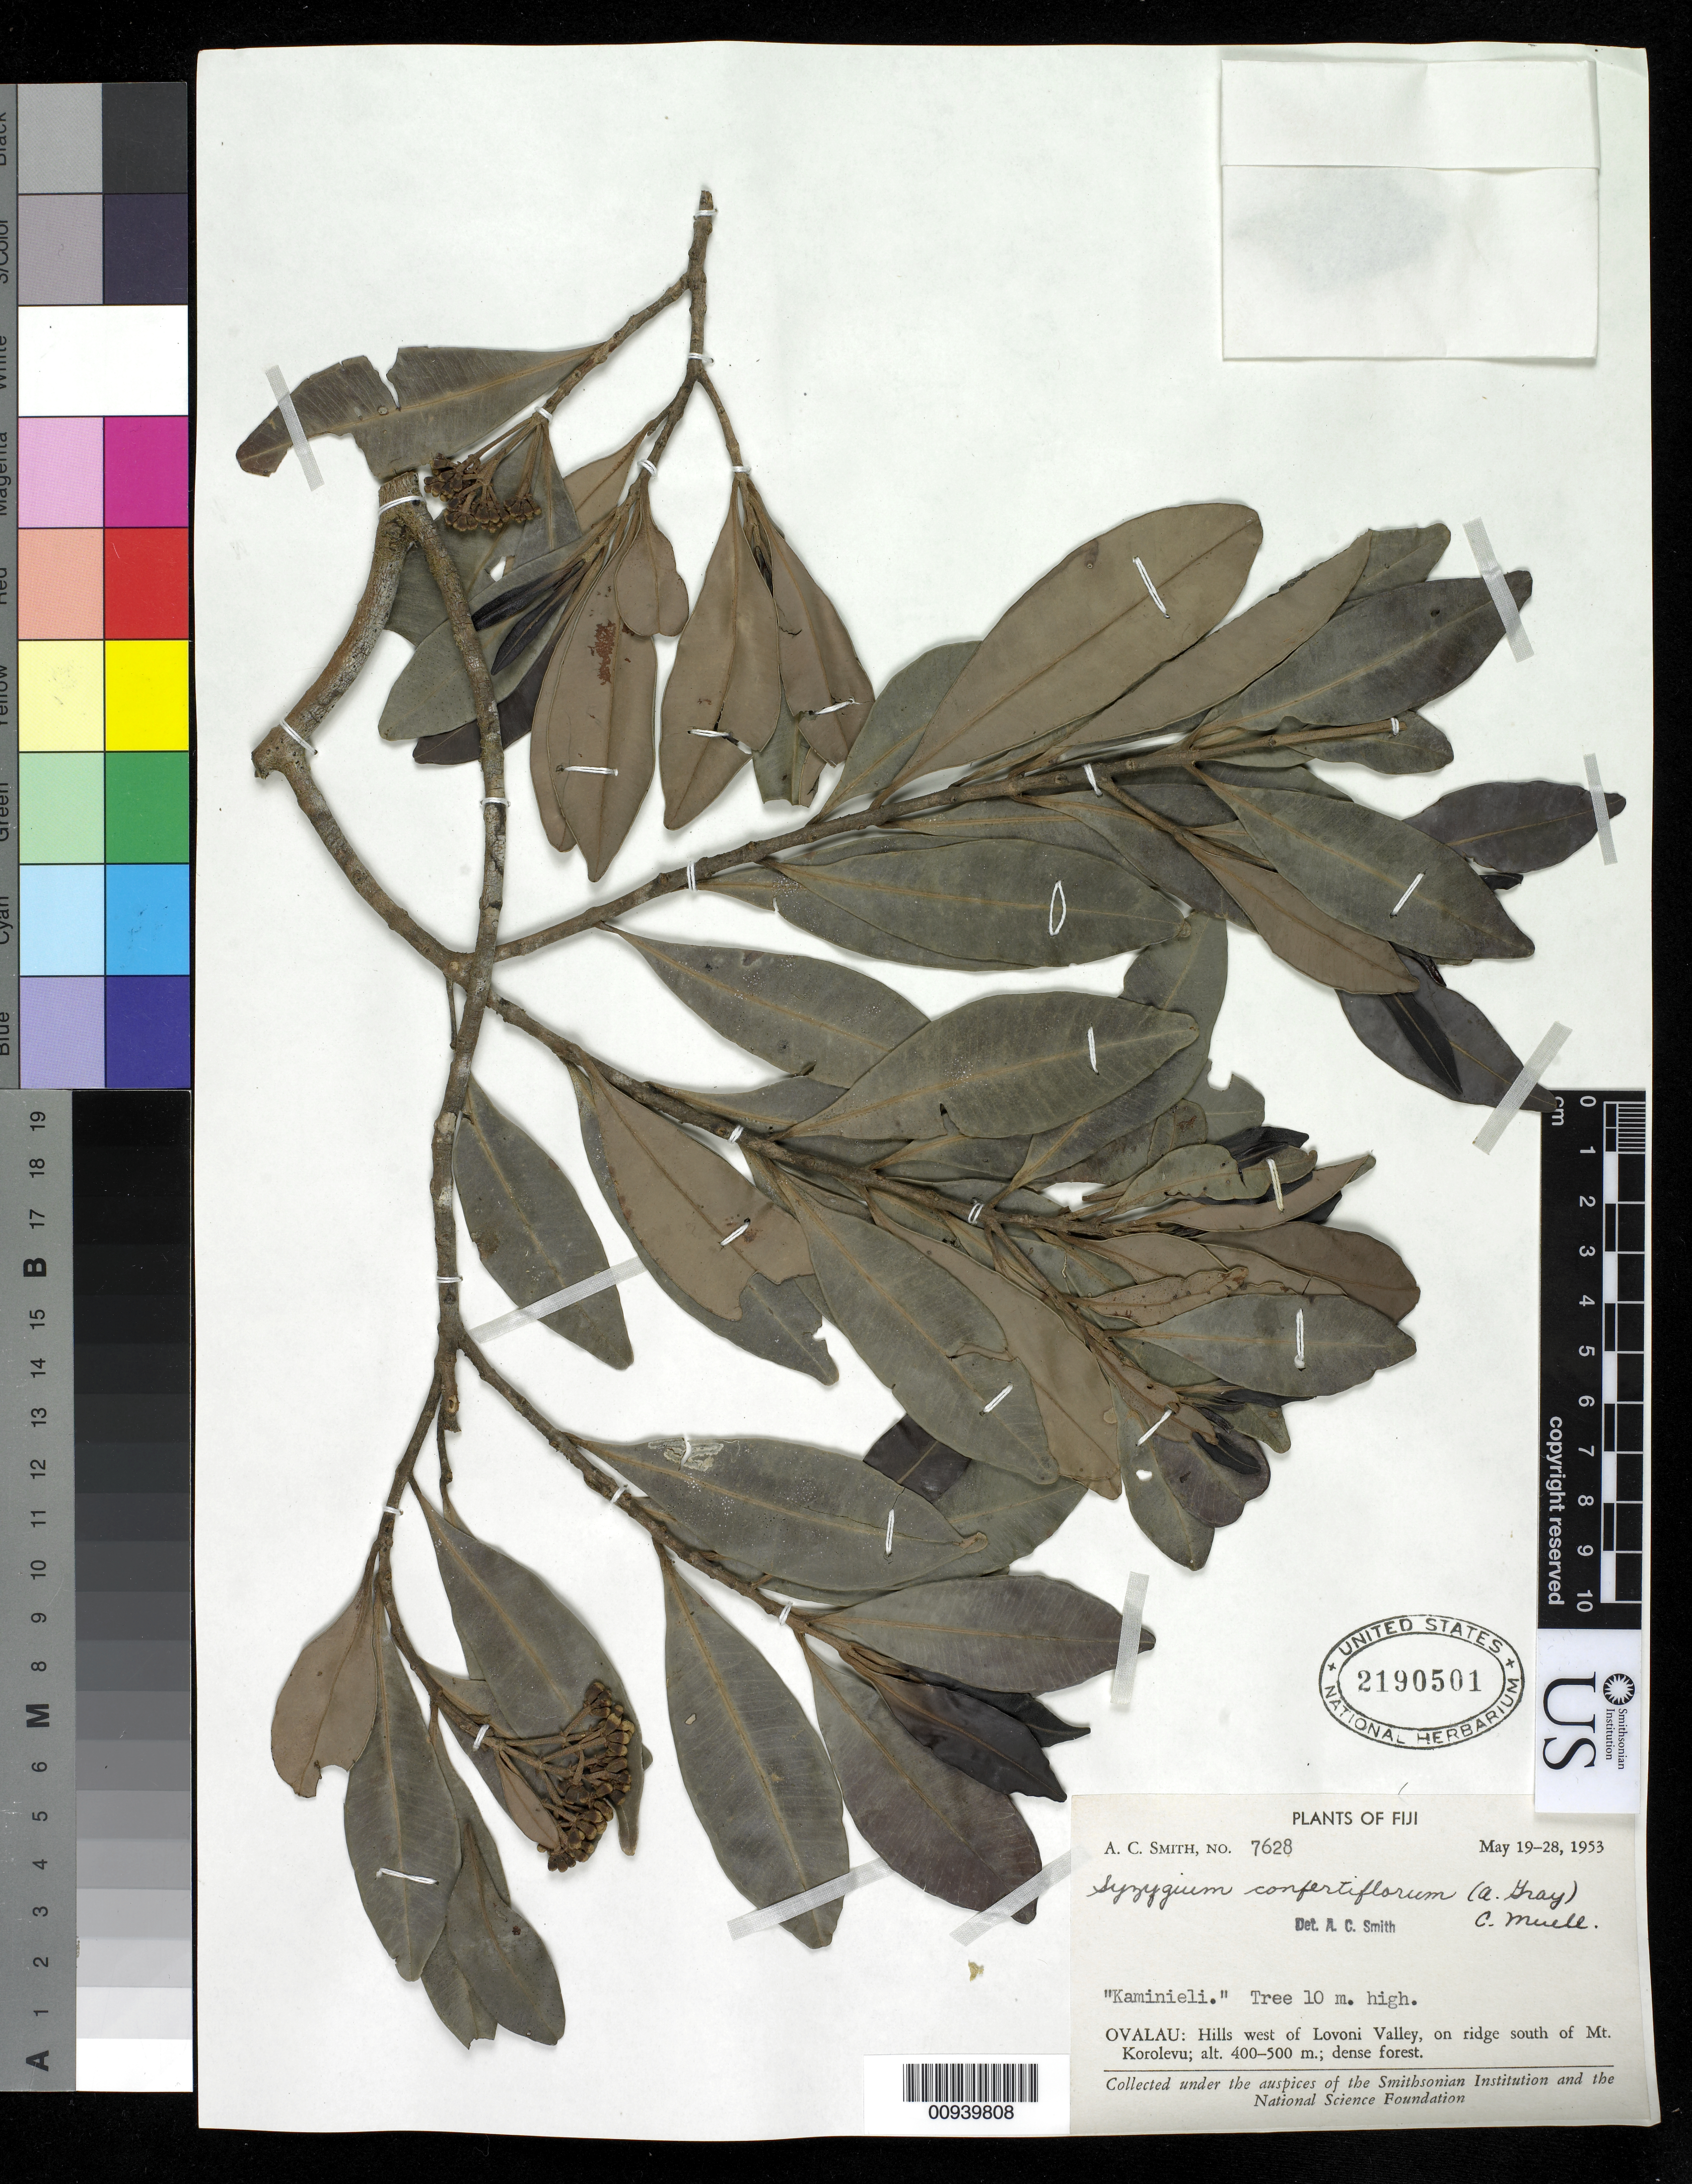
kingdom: Plantae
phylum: Tracheophyta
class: Magnoliopsida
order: Myrtales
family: Myrtaceae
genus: Syzygium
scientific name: Syzygium confertiflorum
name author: (A. Gray) Mueller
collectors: C. A. Smith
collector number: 7628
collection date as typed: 19 May 1953 to 28 May 1953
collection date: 1953-05-19/1953-05-28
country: Fiji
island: Viti Levu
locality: Ovalau: Hills west of Lovoni Valley, on ridge south of Mt. Korolevu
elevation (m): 400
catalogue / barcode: US 2190501